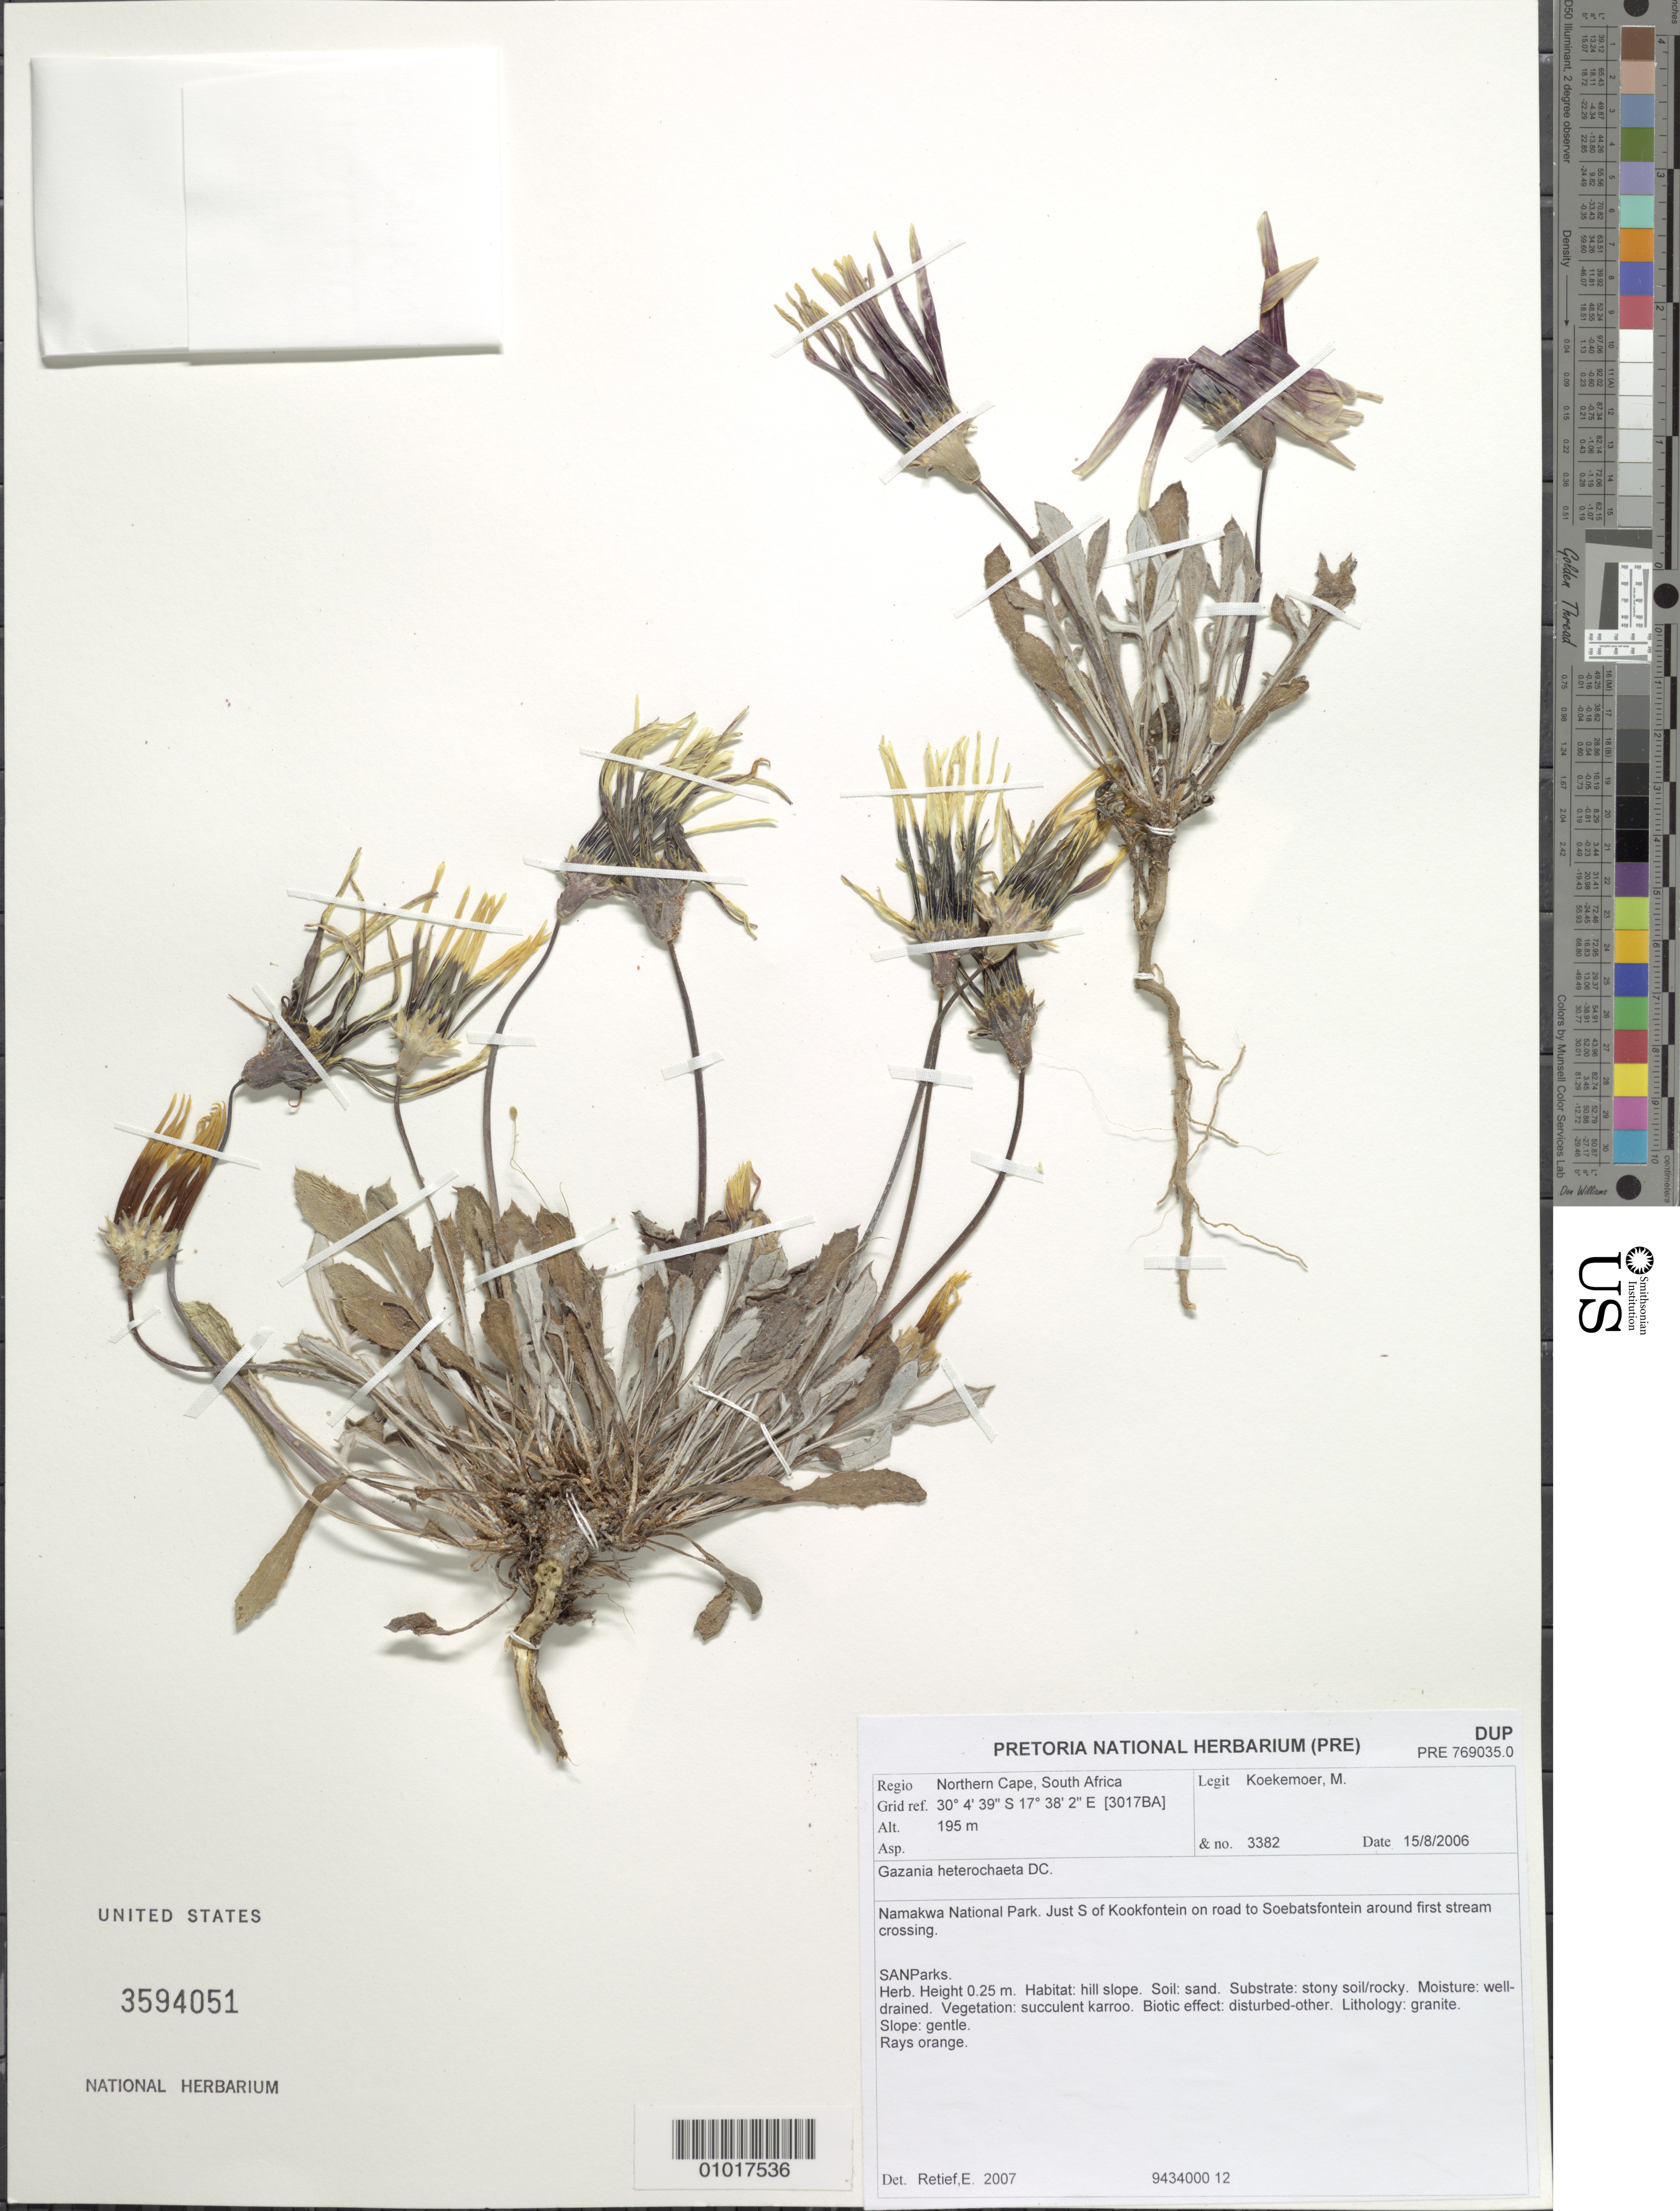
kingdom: Plantae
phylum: Tracheophyta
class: Magnoliopsida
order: Asterales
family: Asteraceae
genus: Gazania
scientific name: Gazania heterochaeta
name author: DC.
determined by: Retief, E.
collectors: M. Koekemoer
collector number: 3382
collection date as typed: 15 August 2006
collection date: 2006-08-15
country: South Africa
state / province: Northern Cape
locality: Namakwa National Park. Just S of Kookfontein on road to Soebatsfontein around 1st stream crossing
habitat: Hill slope. Soil: sand. Substrate: stony soil/rocky. Moisture: well-drained. Vegetation: succulent karroo. Biotic effect: disturbed-other…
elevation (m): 195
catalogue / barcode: US 3594051